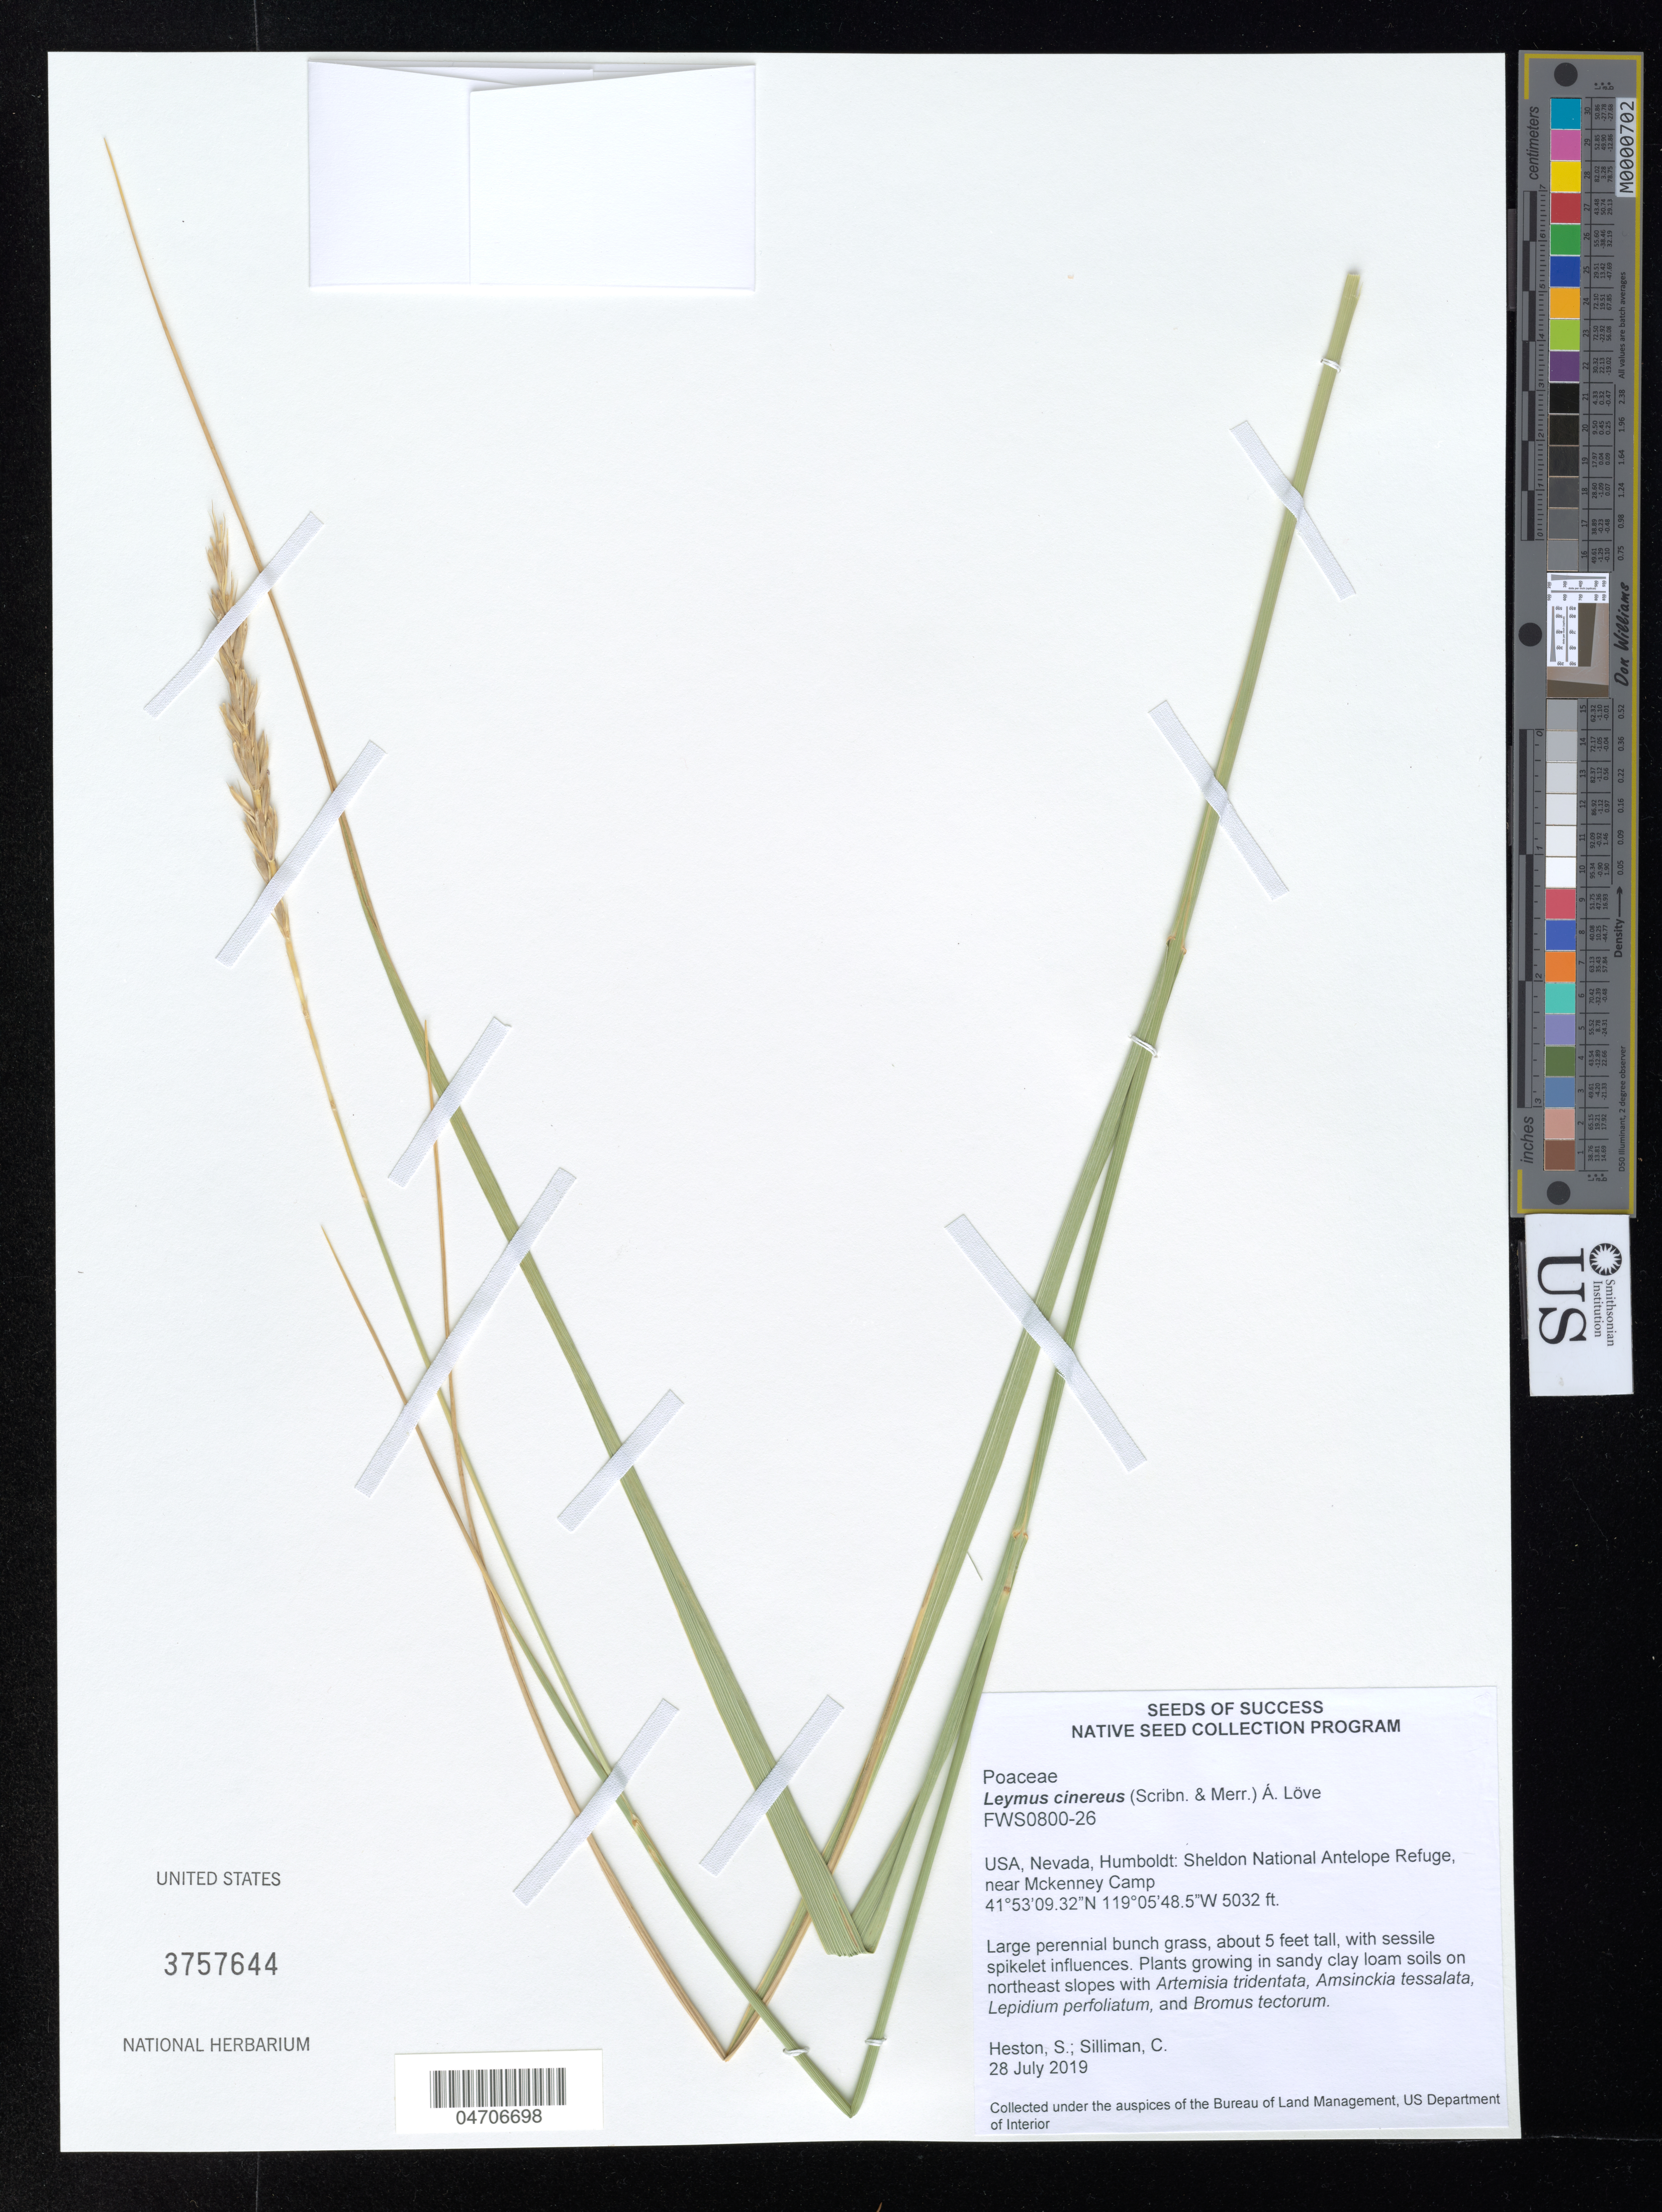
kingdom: Plantae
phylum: Tracheophyta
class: Liliopsida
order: Poales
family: Poaceae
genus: Leymus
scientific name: Leymus cinereus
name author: (Scribn. & Merr.) Á. Löve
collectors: S. Heston & C. Silliman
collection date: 2019-07-28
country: United States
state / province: Nevada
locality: Humboldt: Sheldon National Antelope Refuge, near Mckenney Camp.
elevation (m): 1534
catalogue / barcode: US 3757644